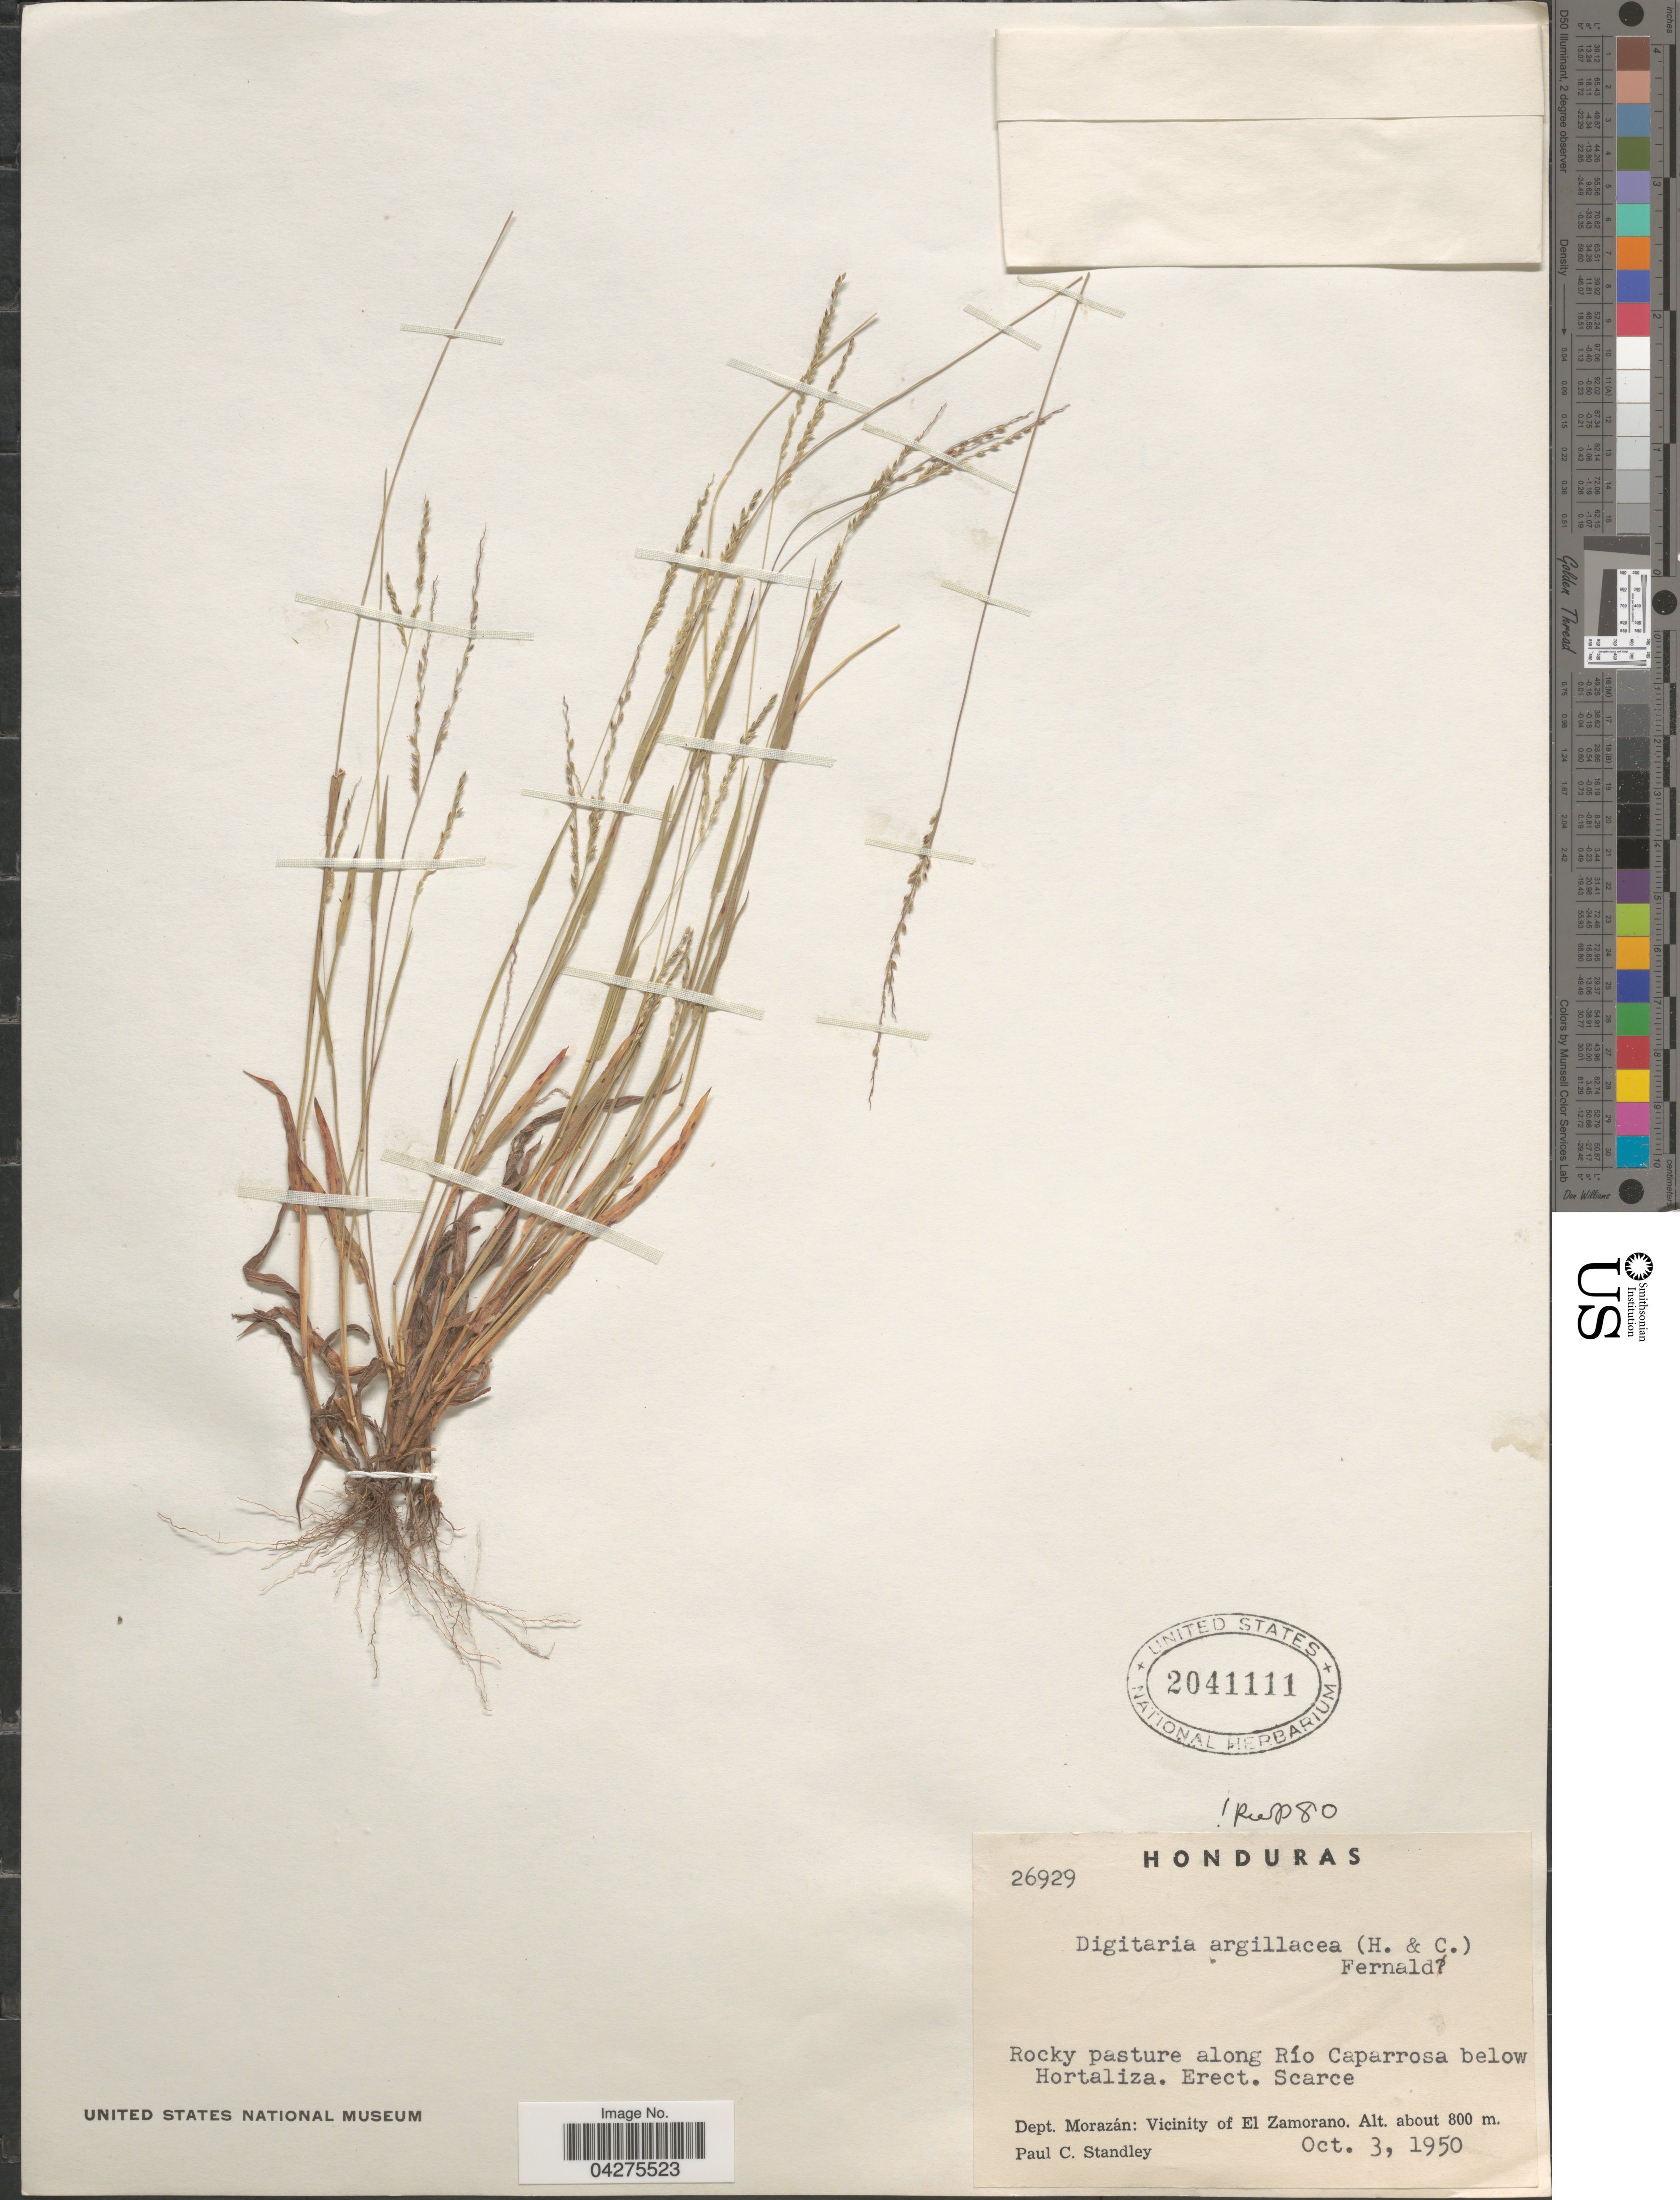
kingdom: Plantae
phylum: Tracheophyta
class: Liliopsida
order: Poales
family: Poaceae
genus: Digitaria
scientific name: Digitaria argillacea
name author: (Hitchc. & Chase) Fernald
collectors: P. C. Standley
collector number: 26929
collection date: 1950-10-03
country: Honduras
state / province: Fco. Morazán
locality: Rocky pasture along Río Caparrosa below Hortaliza. Dept. Morazán: Vicinity of El Zamorano.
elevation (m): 800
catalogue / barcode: US 2041111